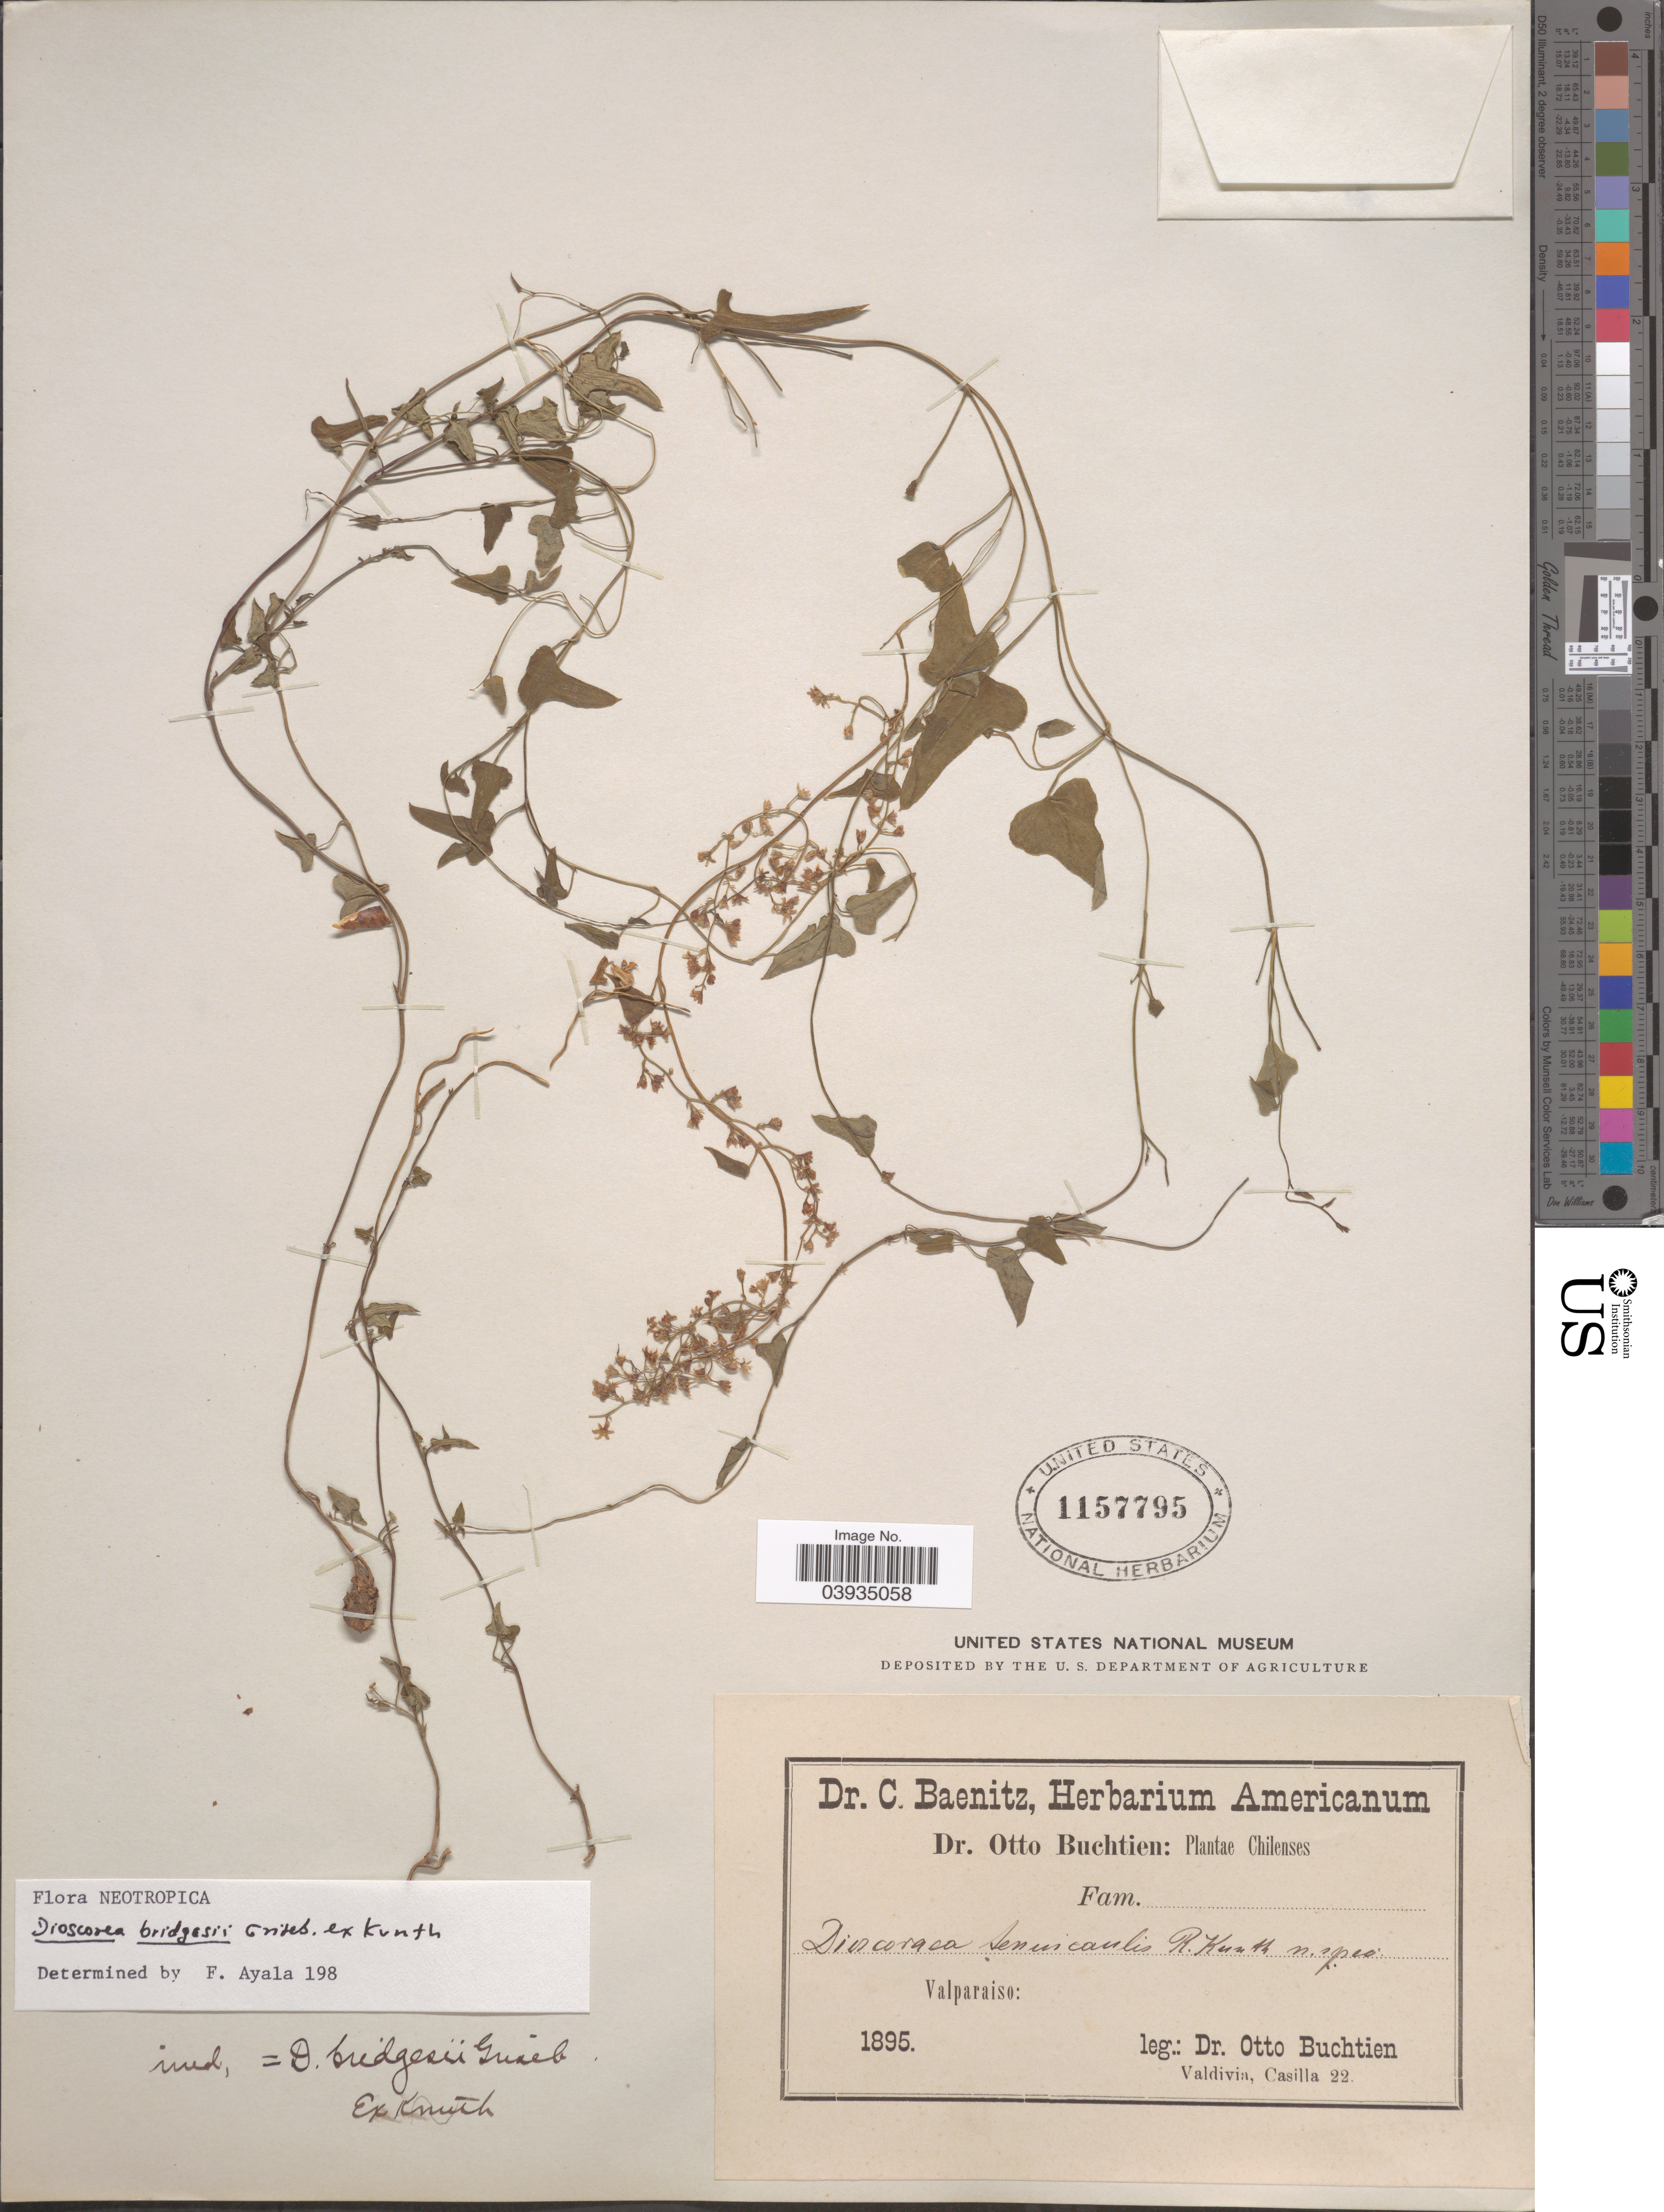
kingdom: Plantae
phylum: Tracheophyta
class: Liliopsida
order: Dioscoreales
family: Dioscoreaceae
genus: Dioscorea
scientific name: Dioscorea bridgesii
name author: Griseb. & Kunth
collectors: O. Buchtien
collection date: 1895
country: Chile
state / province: Valparaíso (V)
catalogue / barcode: US 1157795